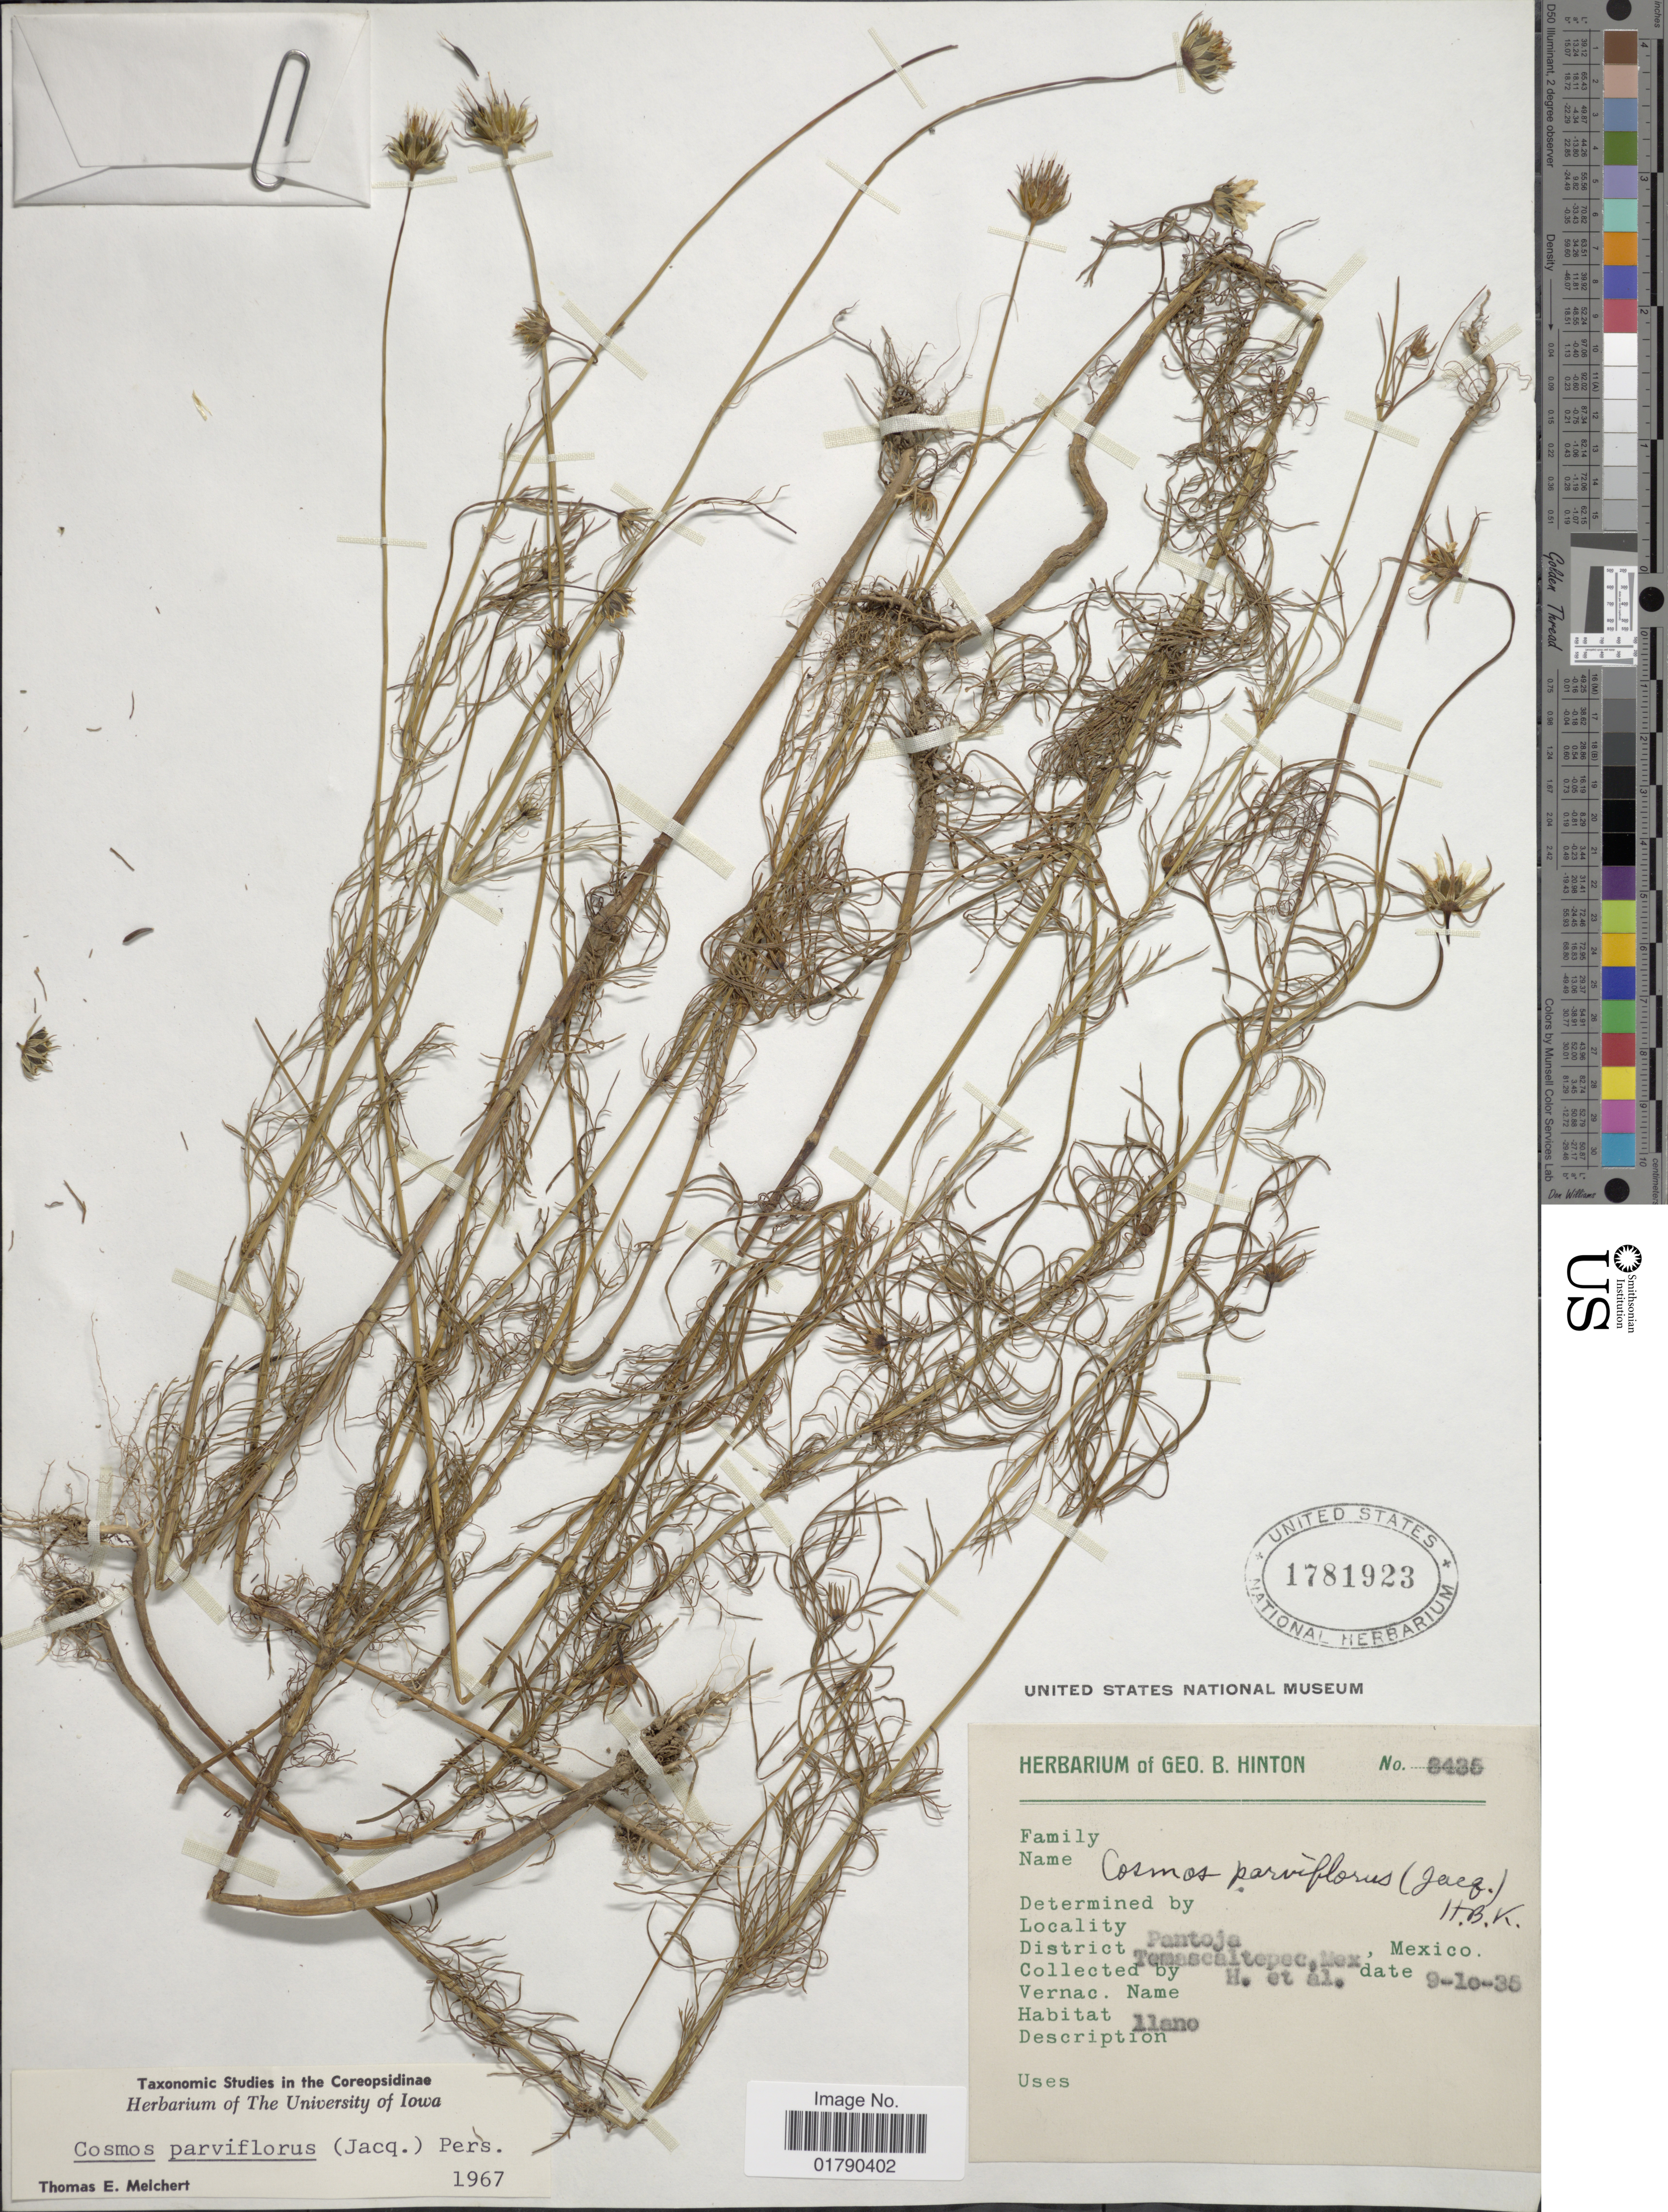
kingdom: Plantae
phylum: Tracheophyta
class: Magnoliopsida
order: Asterales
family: Asteraceae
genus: Cosmos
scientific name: Cosmos parviflorus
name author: (Jacq.) Pers.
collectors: G. B. Hinton & et al.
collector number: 8435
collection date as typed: Transcribed d/m/y: 9/10/35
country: Mexico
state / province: México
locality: Pantoja, District temascaltepec, Mex.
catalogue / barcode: US 1781923